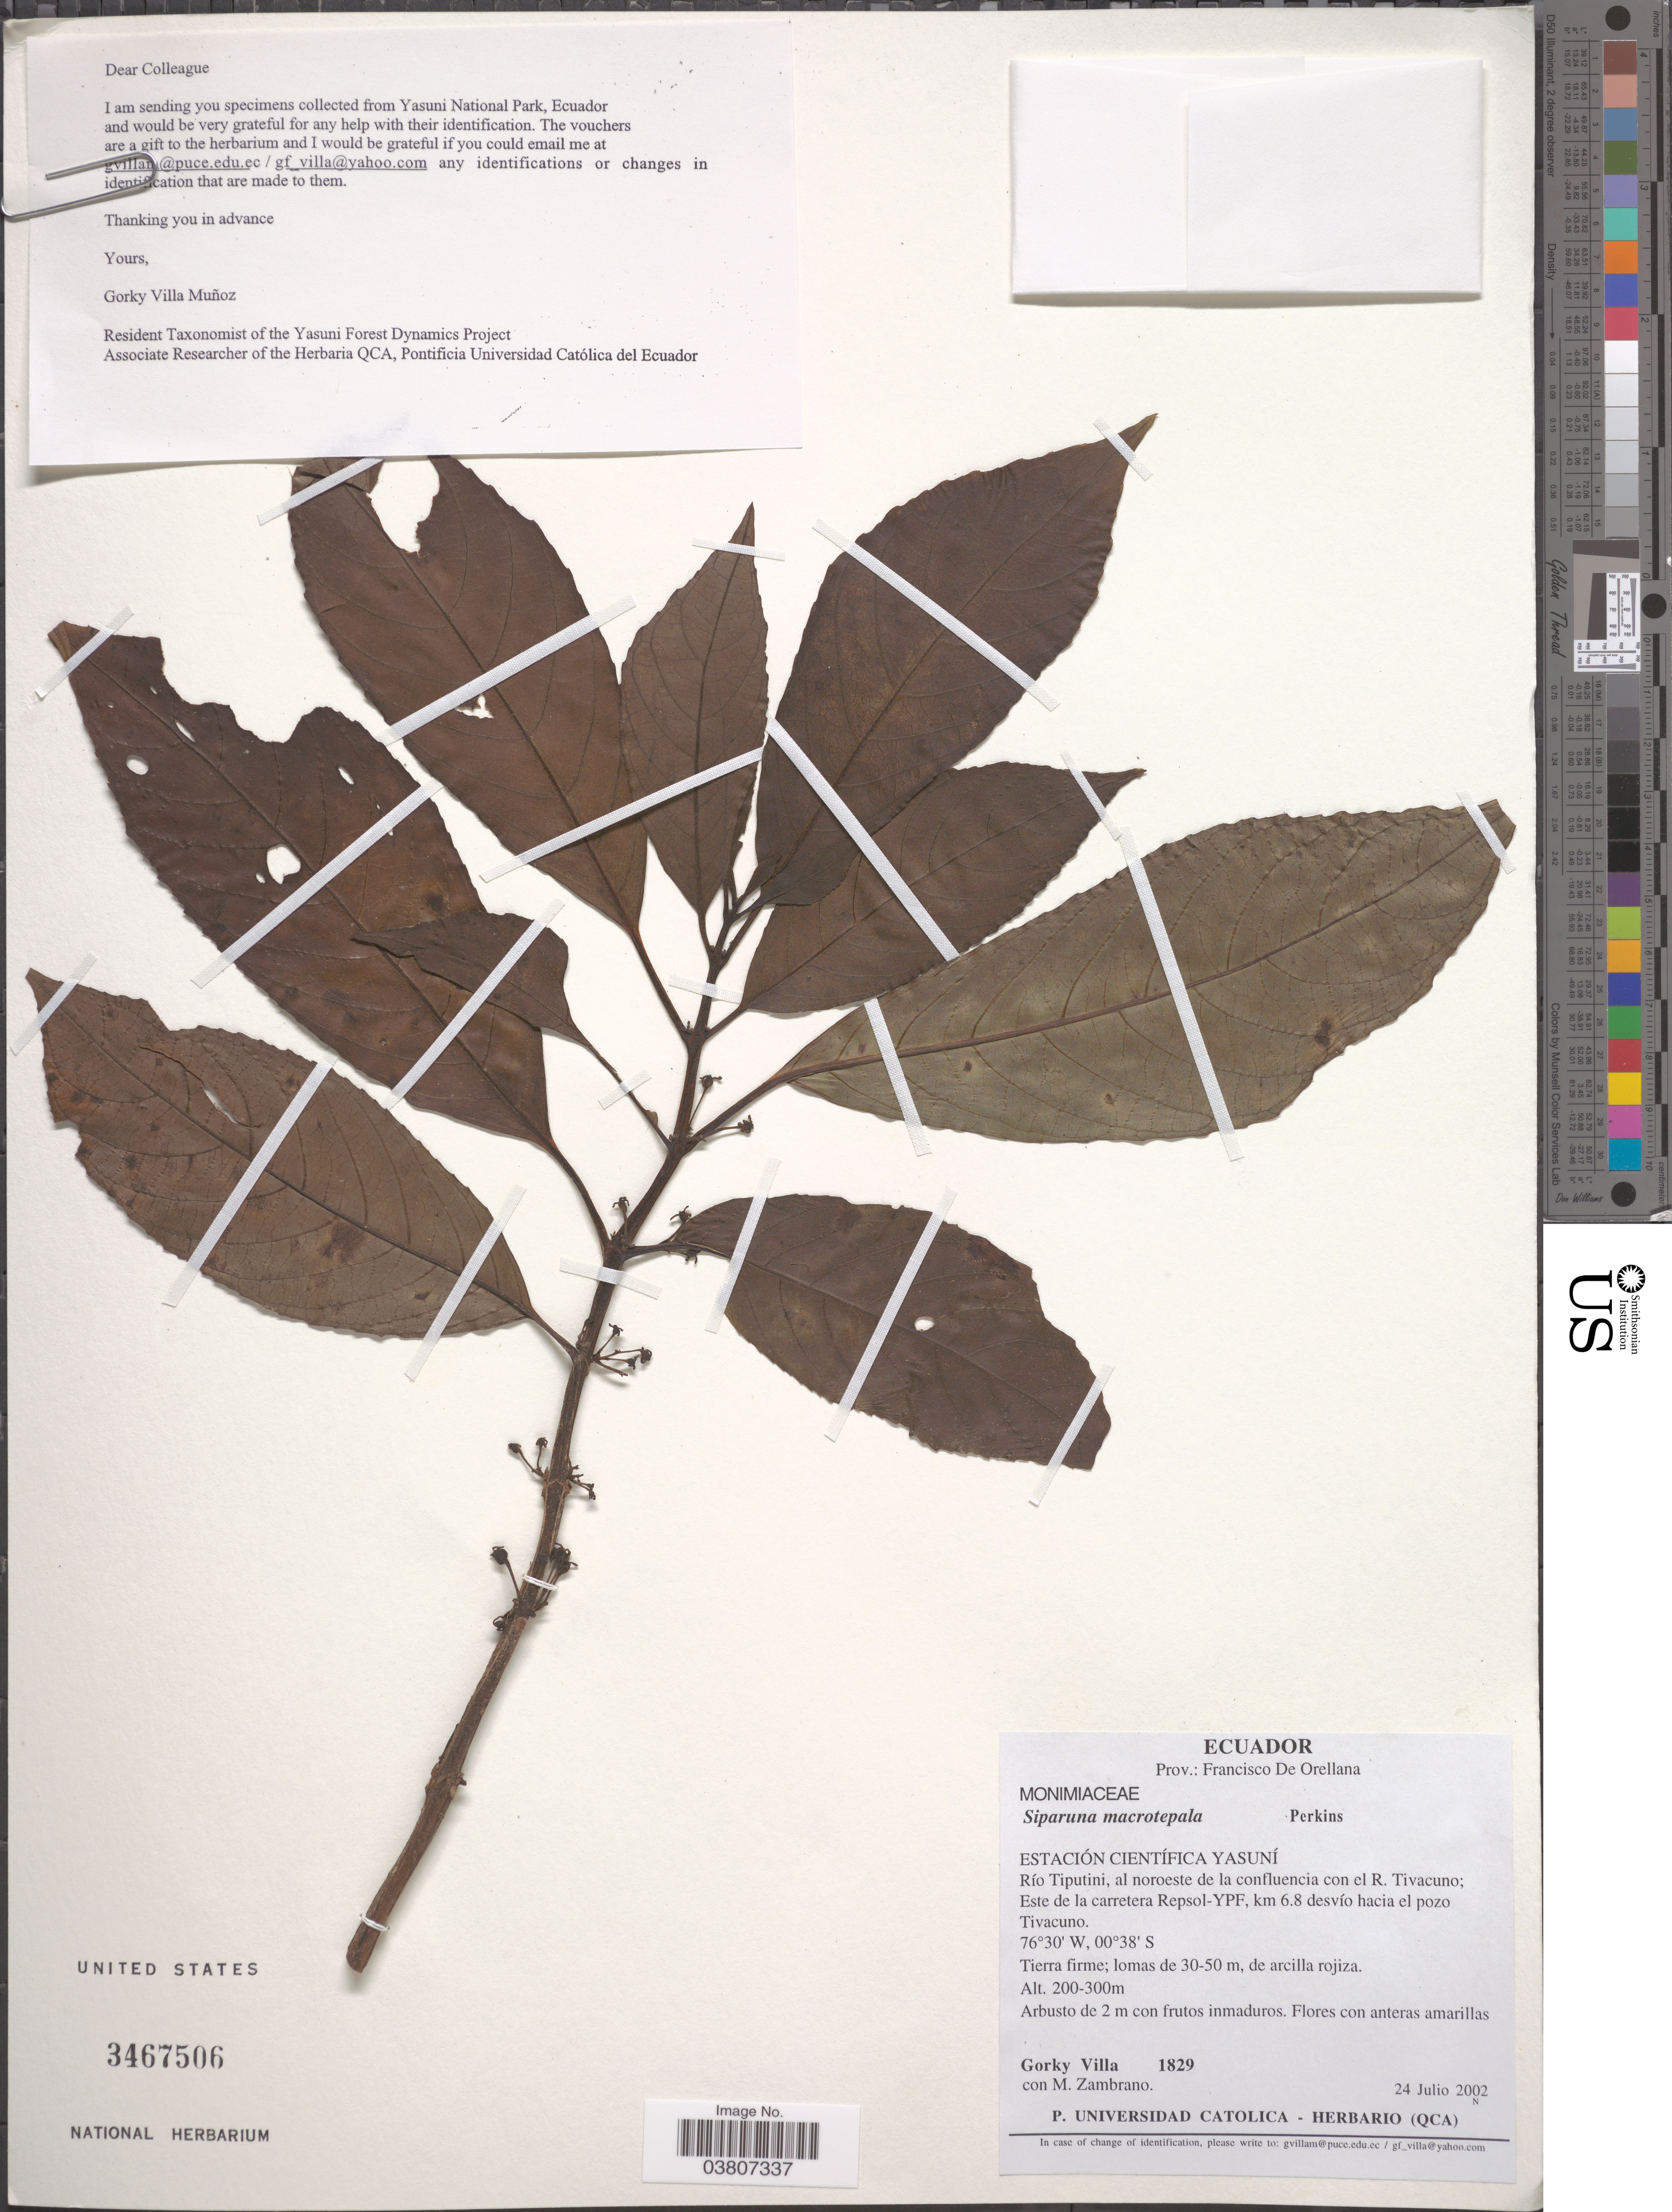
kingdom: Plantae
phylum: Tracheophyta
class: Magnoliopsida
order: Laurales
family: Siparunaceae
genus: Siparuna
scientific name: Siparuna macrotepala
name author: Perkins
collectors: G. Villa & M. Zambrano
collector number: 1829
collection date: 2002-07-24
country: Ecuador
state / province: Orellana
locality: Prov.: Francisco De Orellana. Estación Científica Yasuní. Río Tiputini, al noroeste de la confluencia con el R. Tivacuno; Este de la carretera Repsol-YPF, km 6.8 desvío hacia el pozo Tivacuno.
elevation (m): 200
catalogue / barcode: US 3467506